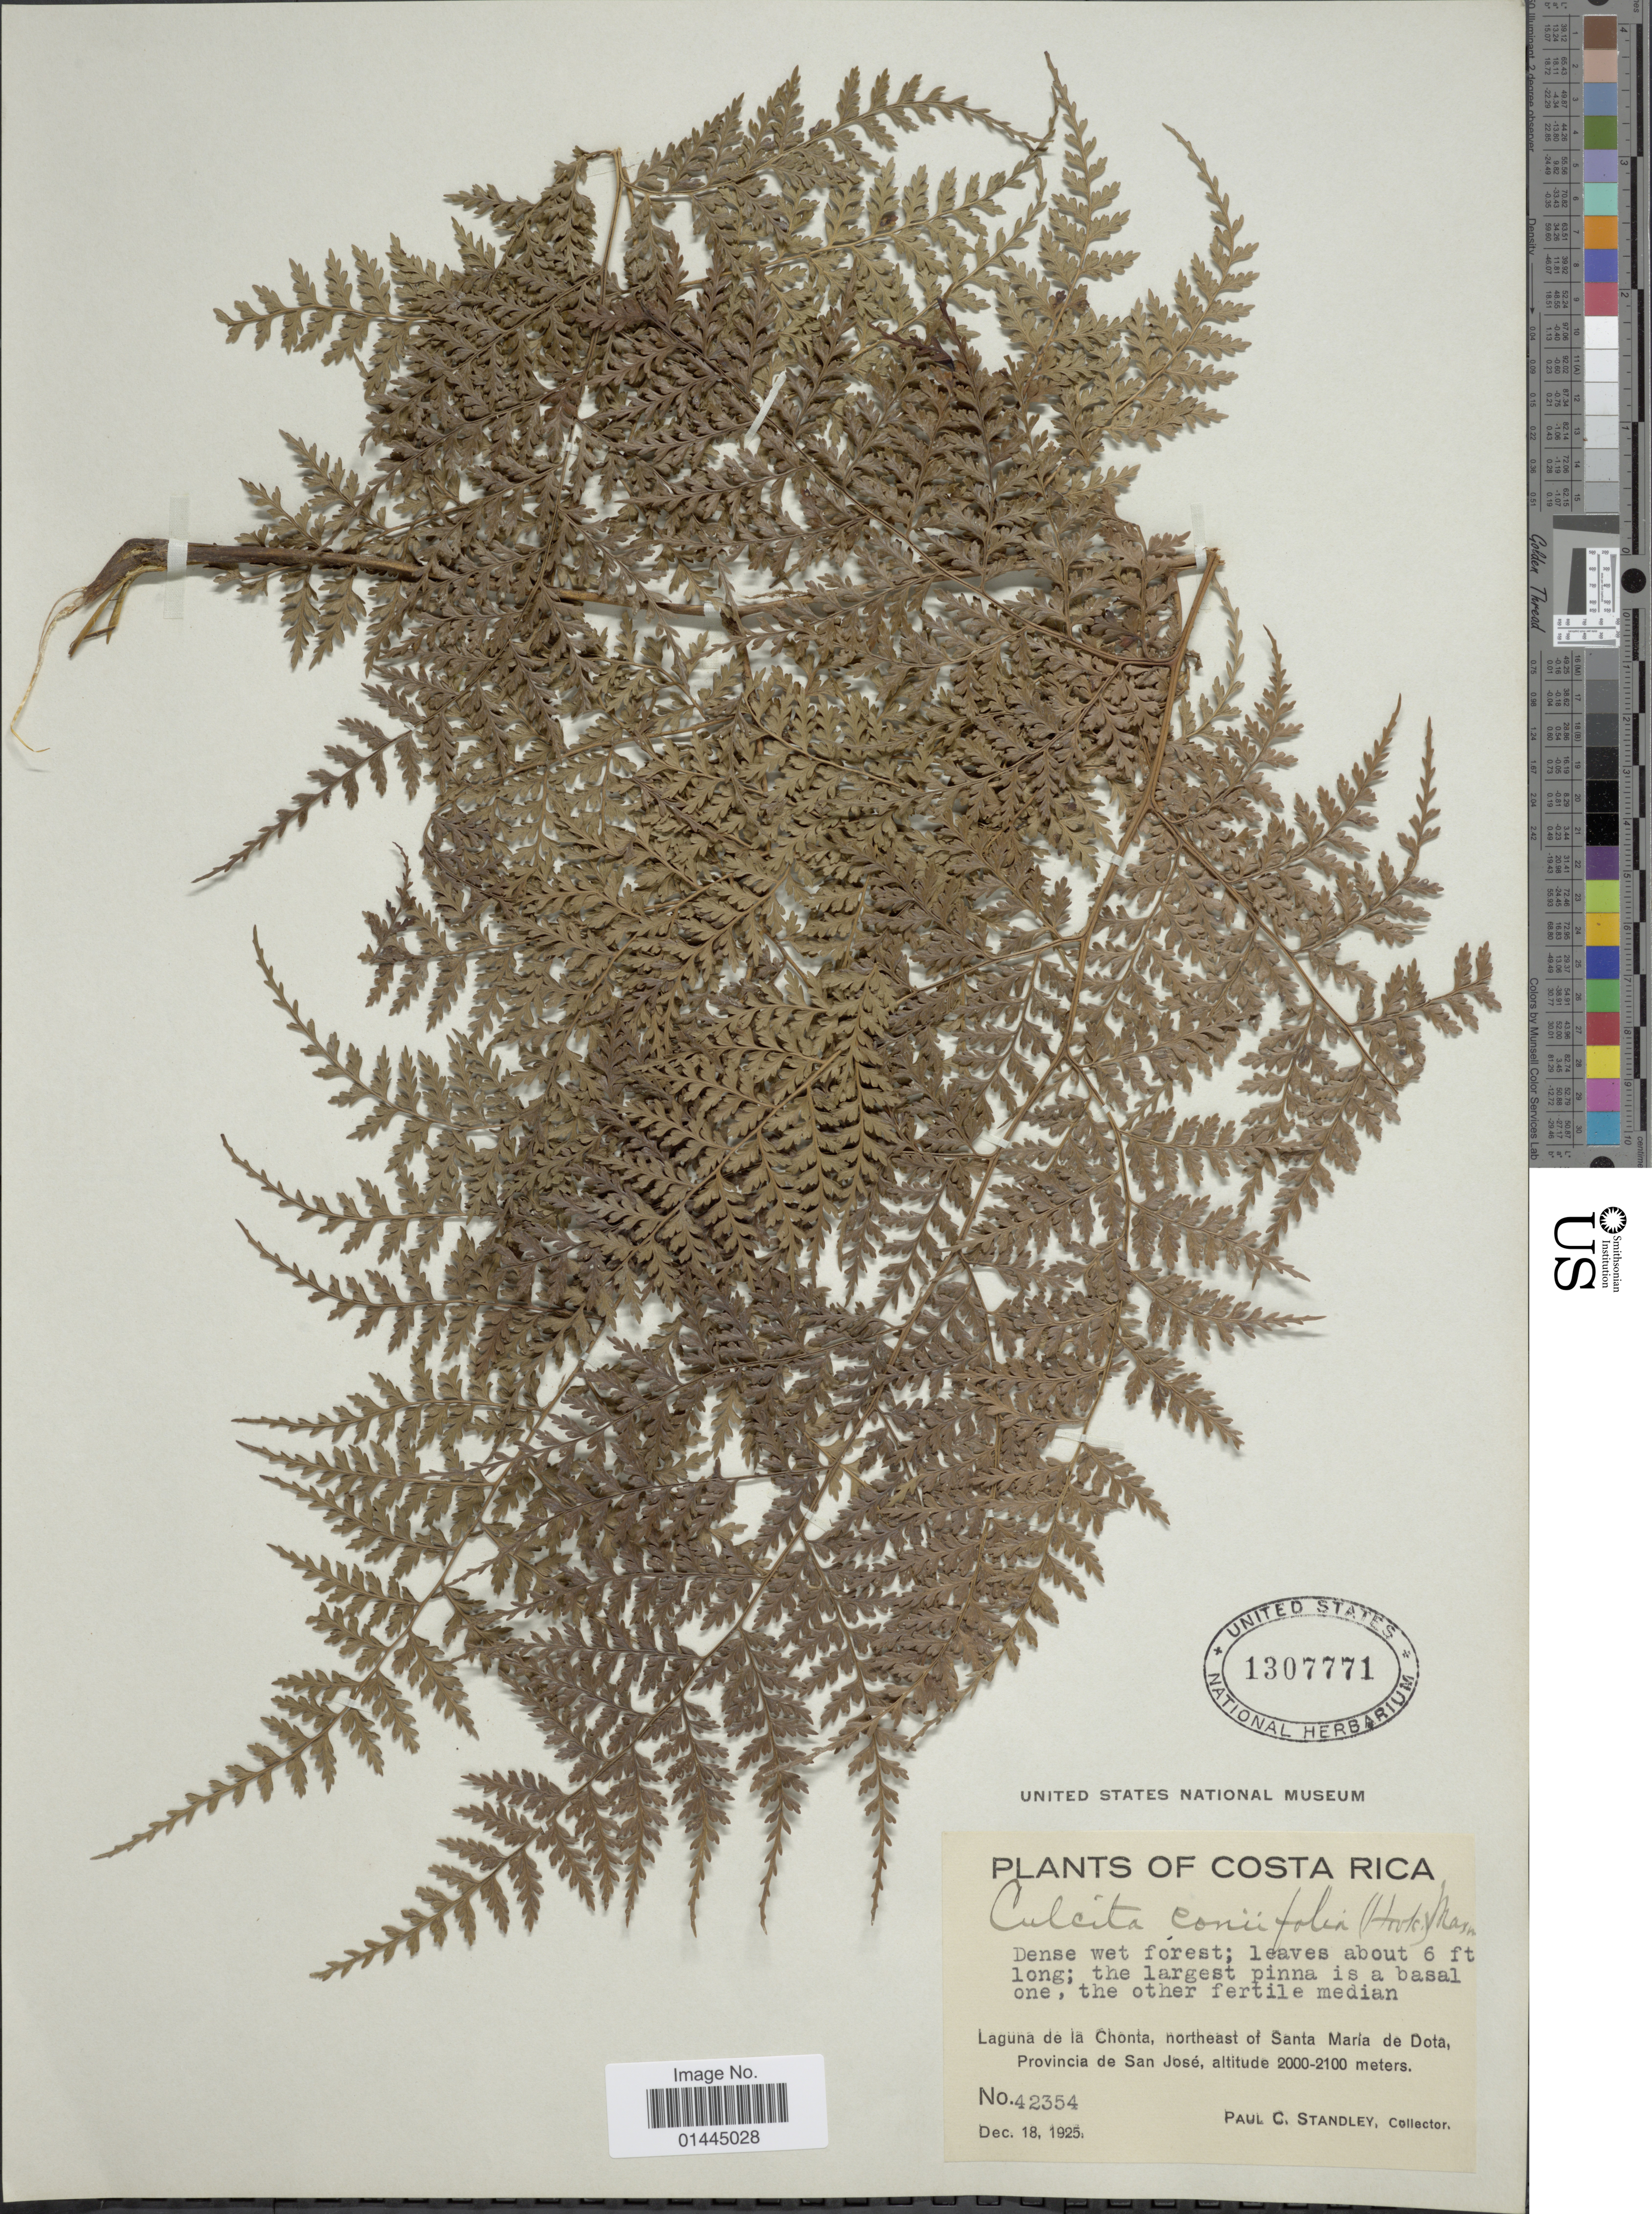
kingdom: Plantae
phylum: Tracheophyta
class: Polypodiopsida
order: Cyatheales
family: Culcitaceae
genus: Culcita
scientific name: Culcita coniifolia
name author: (Hook.) Maxon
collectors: P. C. Standley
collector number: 42354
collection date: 1925-12-18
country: Costa Rica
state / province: San José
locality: Laguna de la Chonta, northeast of Santa Maria de Dota.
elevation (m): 2000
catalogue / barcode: US 1307771